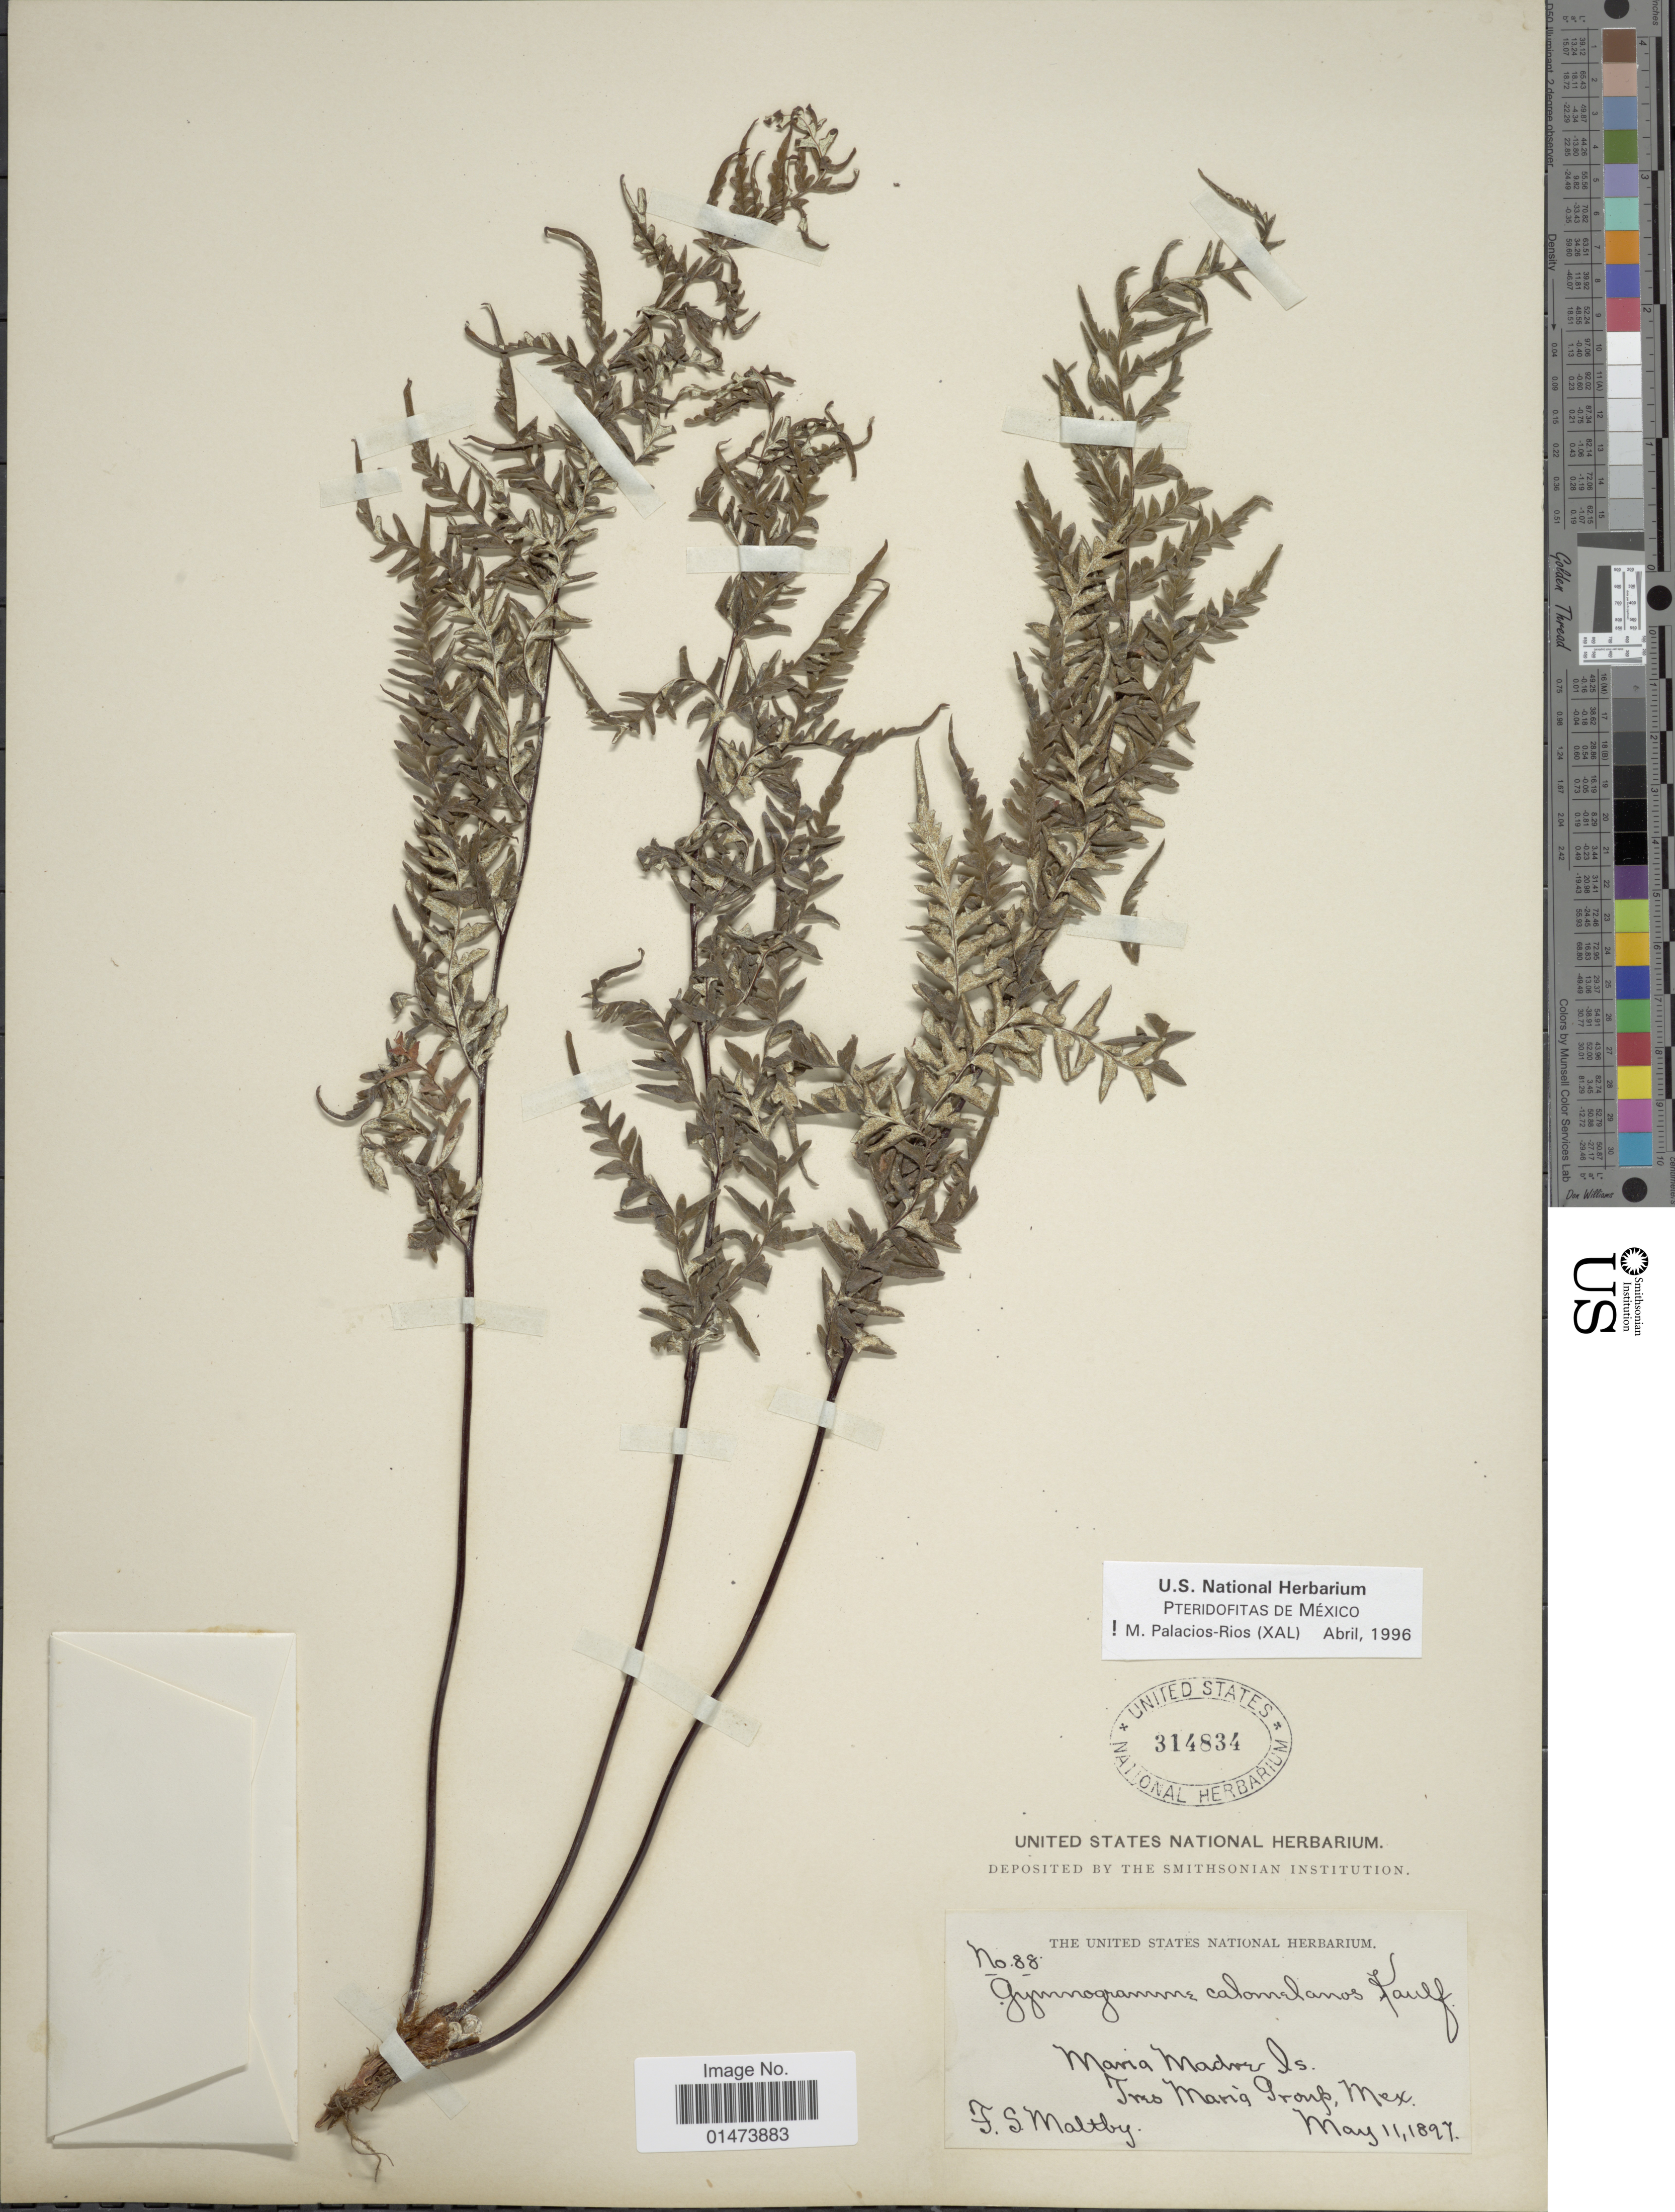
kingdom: Plantae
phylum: Tracheophyta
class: Polypodiopsida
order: Polypodiales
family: Pteridaceae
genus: Pityrogramma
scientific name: Pityrogramma calomelanos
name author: (L.) Link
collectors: F. S. Maltby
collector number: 88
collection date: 1897-05-11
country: Mexico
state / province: Nayarit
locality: Maria Madre ls. Tres Maria Group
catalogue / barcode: US 314834